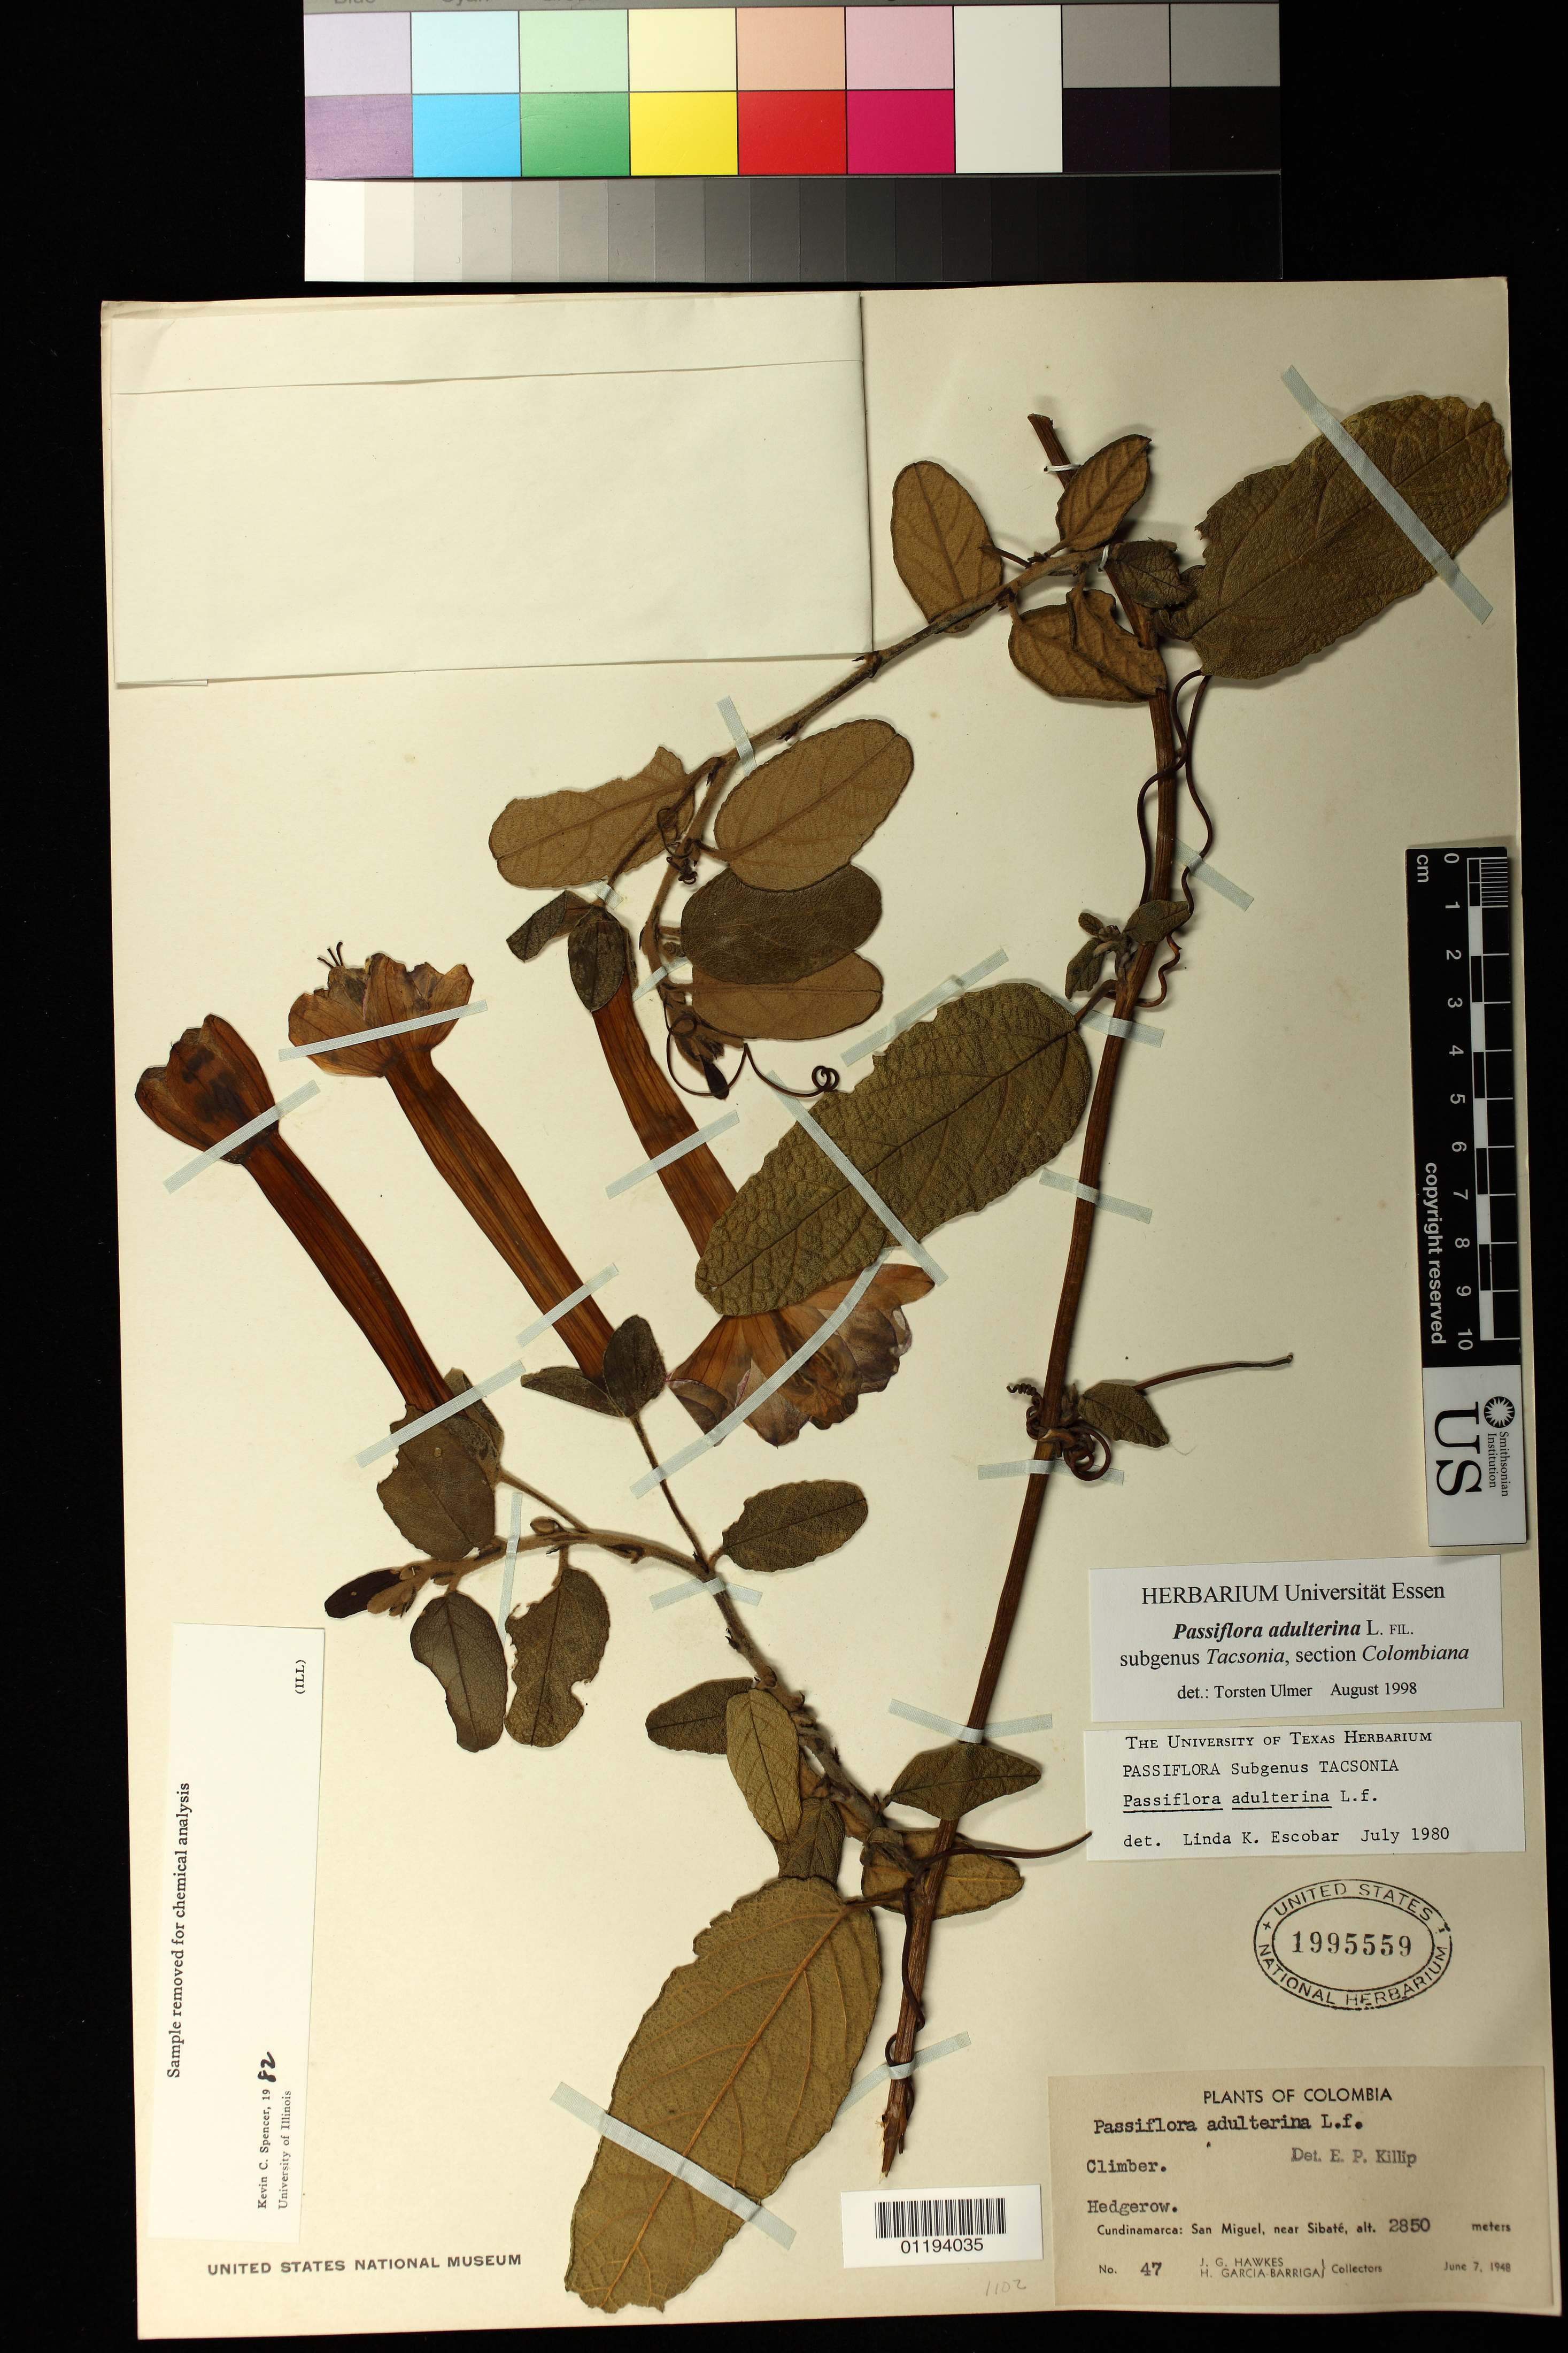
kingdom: Plantae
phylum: Tracheophyta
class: Magnoliopsida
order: Malpighiales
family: Passifloraceae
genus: Passiflora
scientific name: Passiflora adulterina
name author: L. f.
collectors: J. G. Hawkes & H. García Barriga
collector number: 47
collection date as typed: Jun 7 1948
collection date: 1948-06-07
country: Colombia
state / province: Cundinamarca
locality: Cundinamarca: San Miguel, near Sibate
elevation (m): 2850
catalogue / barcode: US 1995559